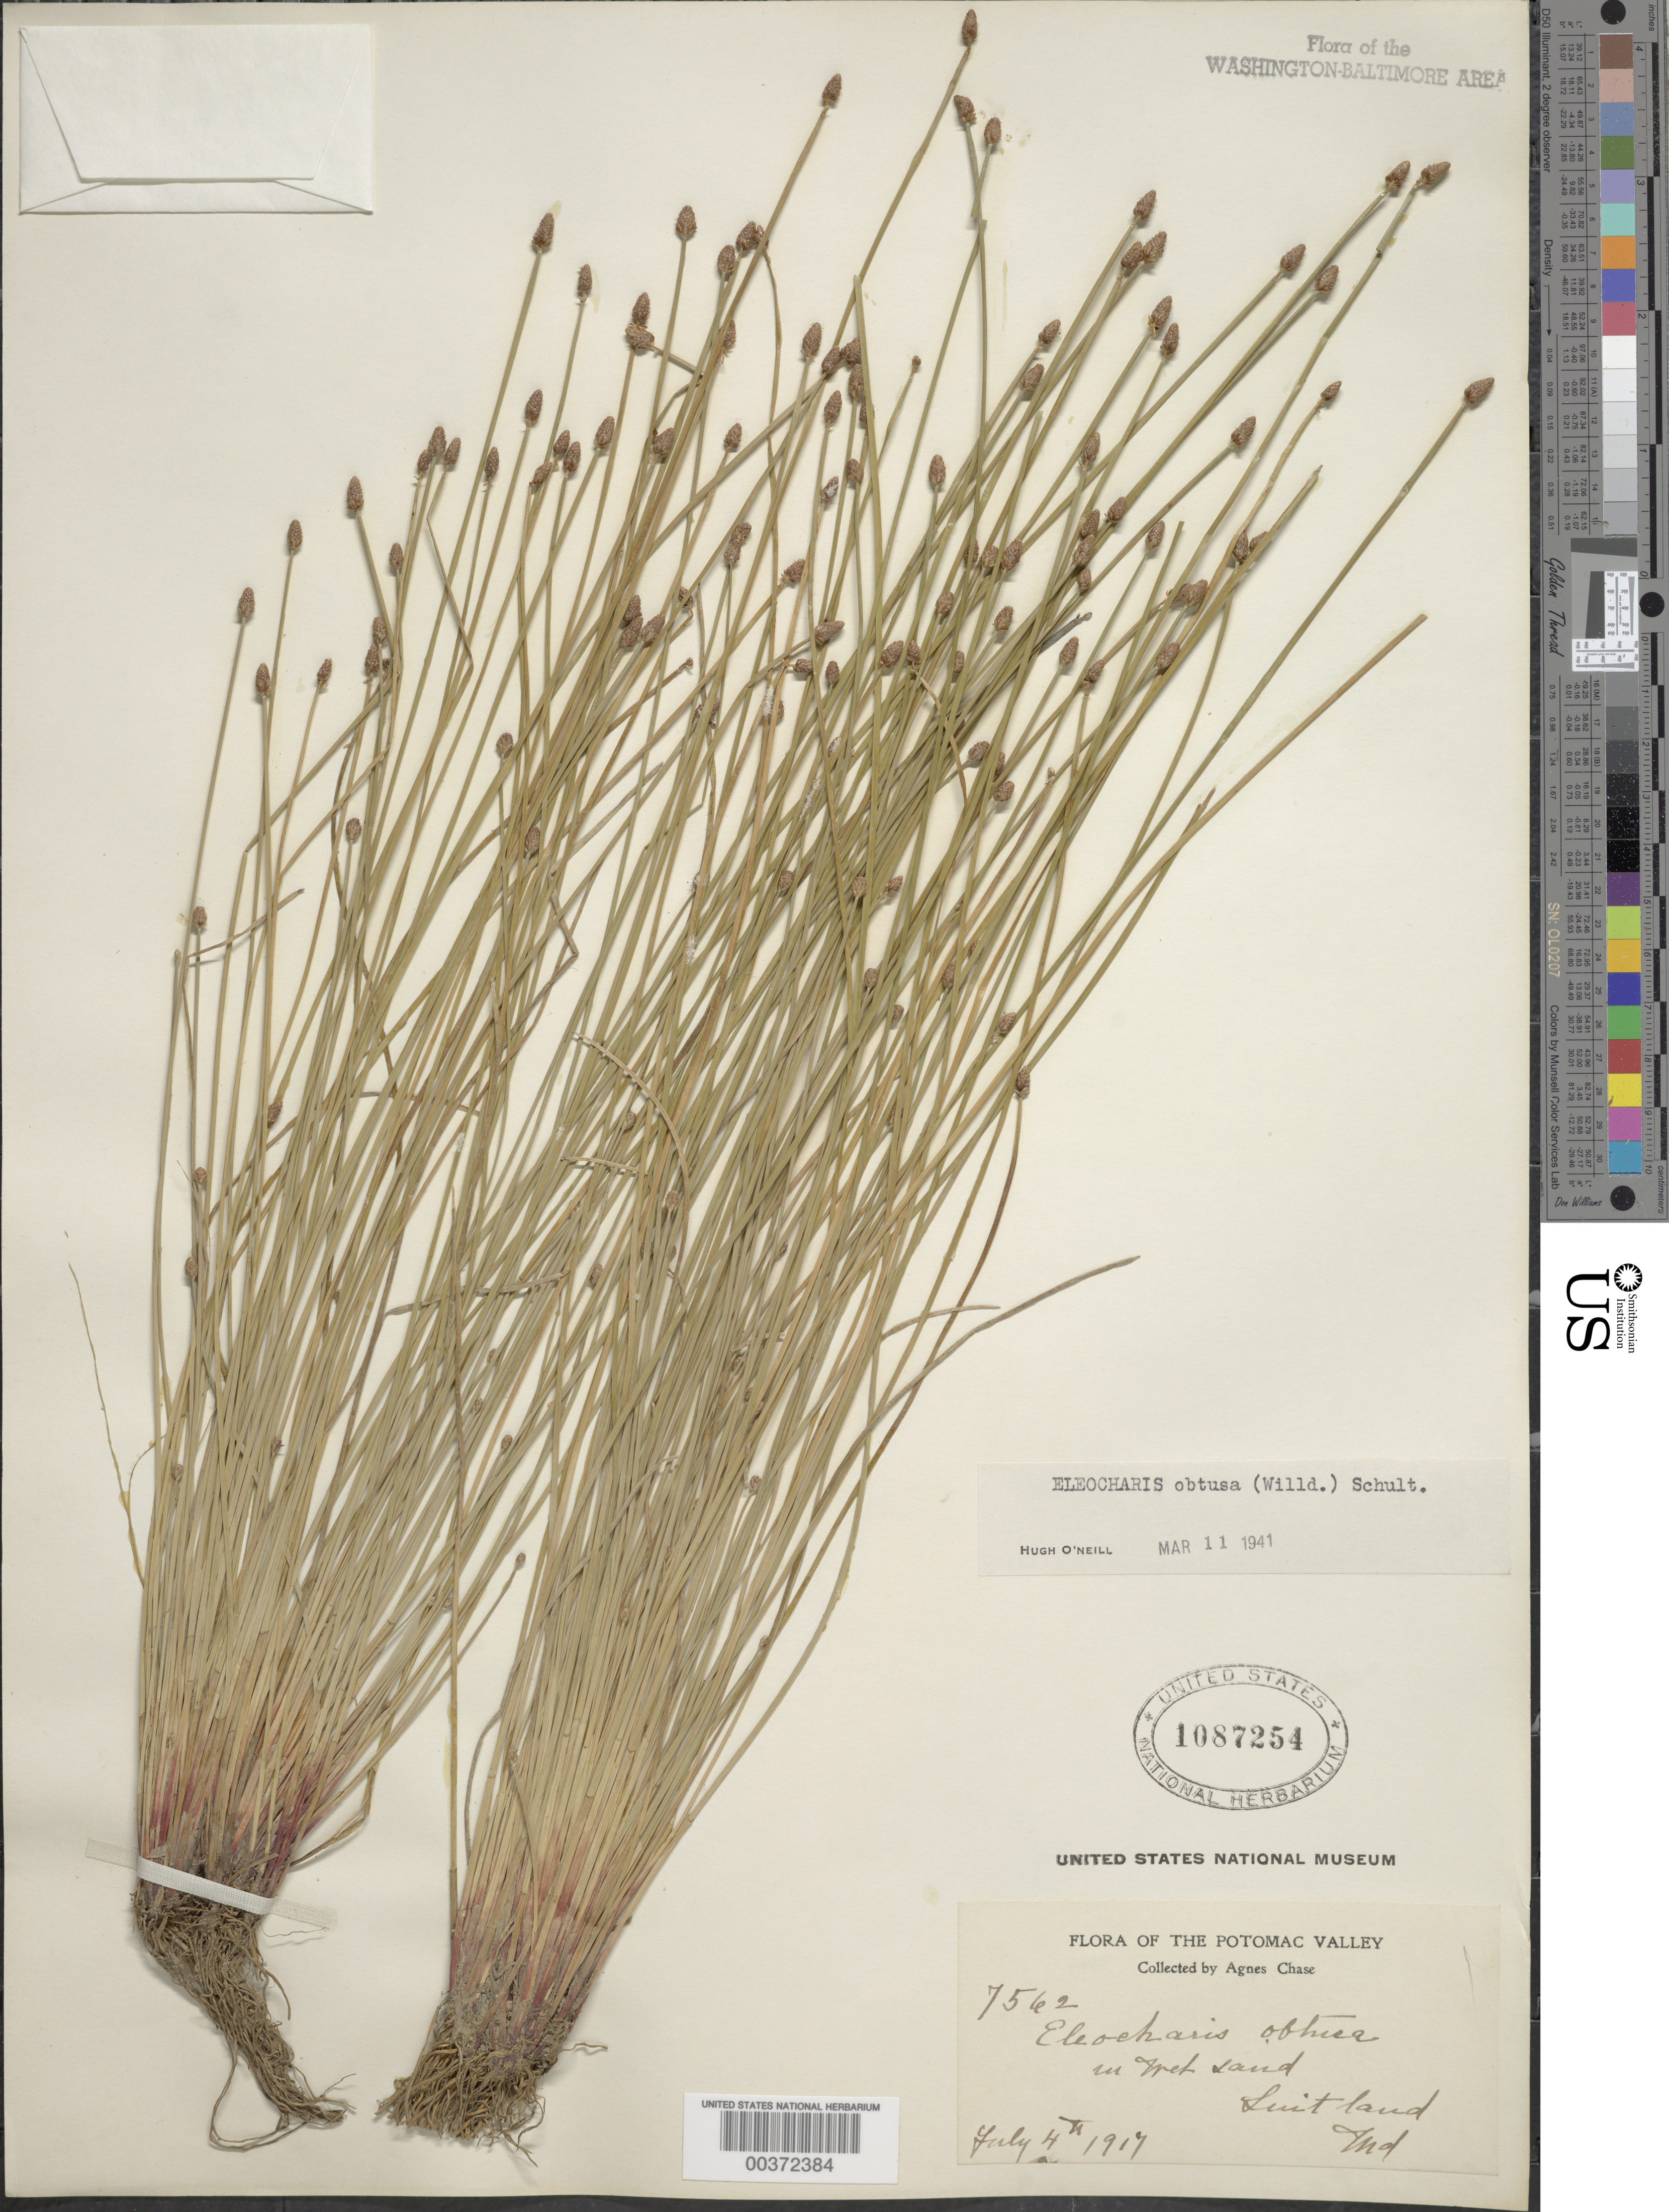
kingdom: Plantae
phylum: Tracheophyta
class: Liliopsida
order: Poales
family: Cyperaceae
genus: Eleocharis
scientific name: Eleocharis obtusa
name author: (Willd.) Schult.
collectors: A. Chase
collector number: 7562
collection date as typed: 04 Jul 1917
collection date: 1917-07-04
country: United States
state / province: Maryland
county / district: Prince George's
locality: Suitland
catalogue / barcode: US 1087254